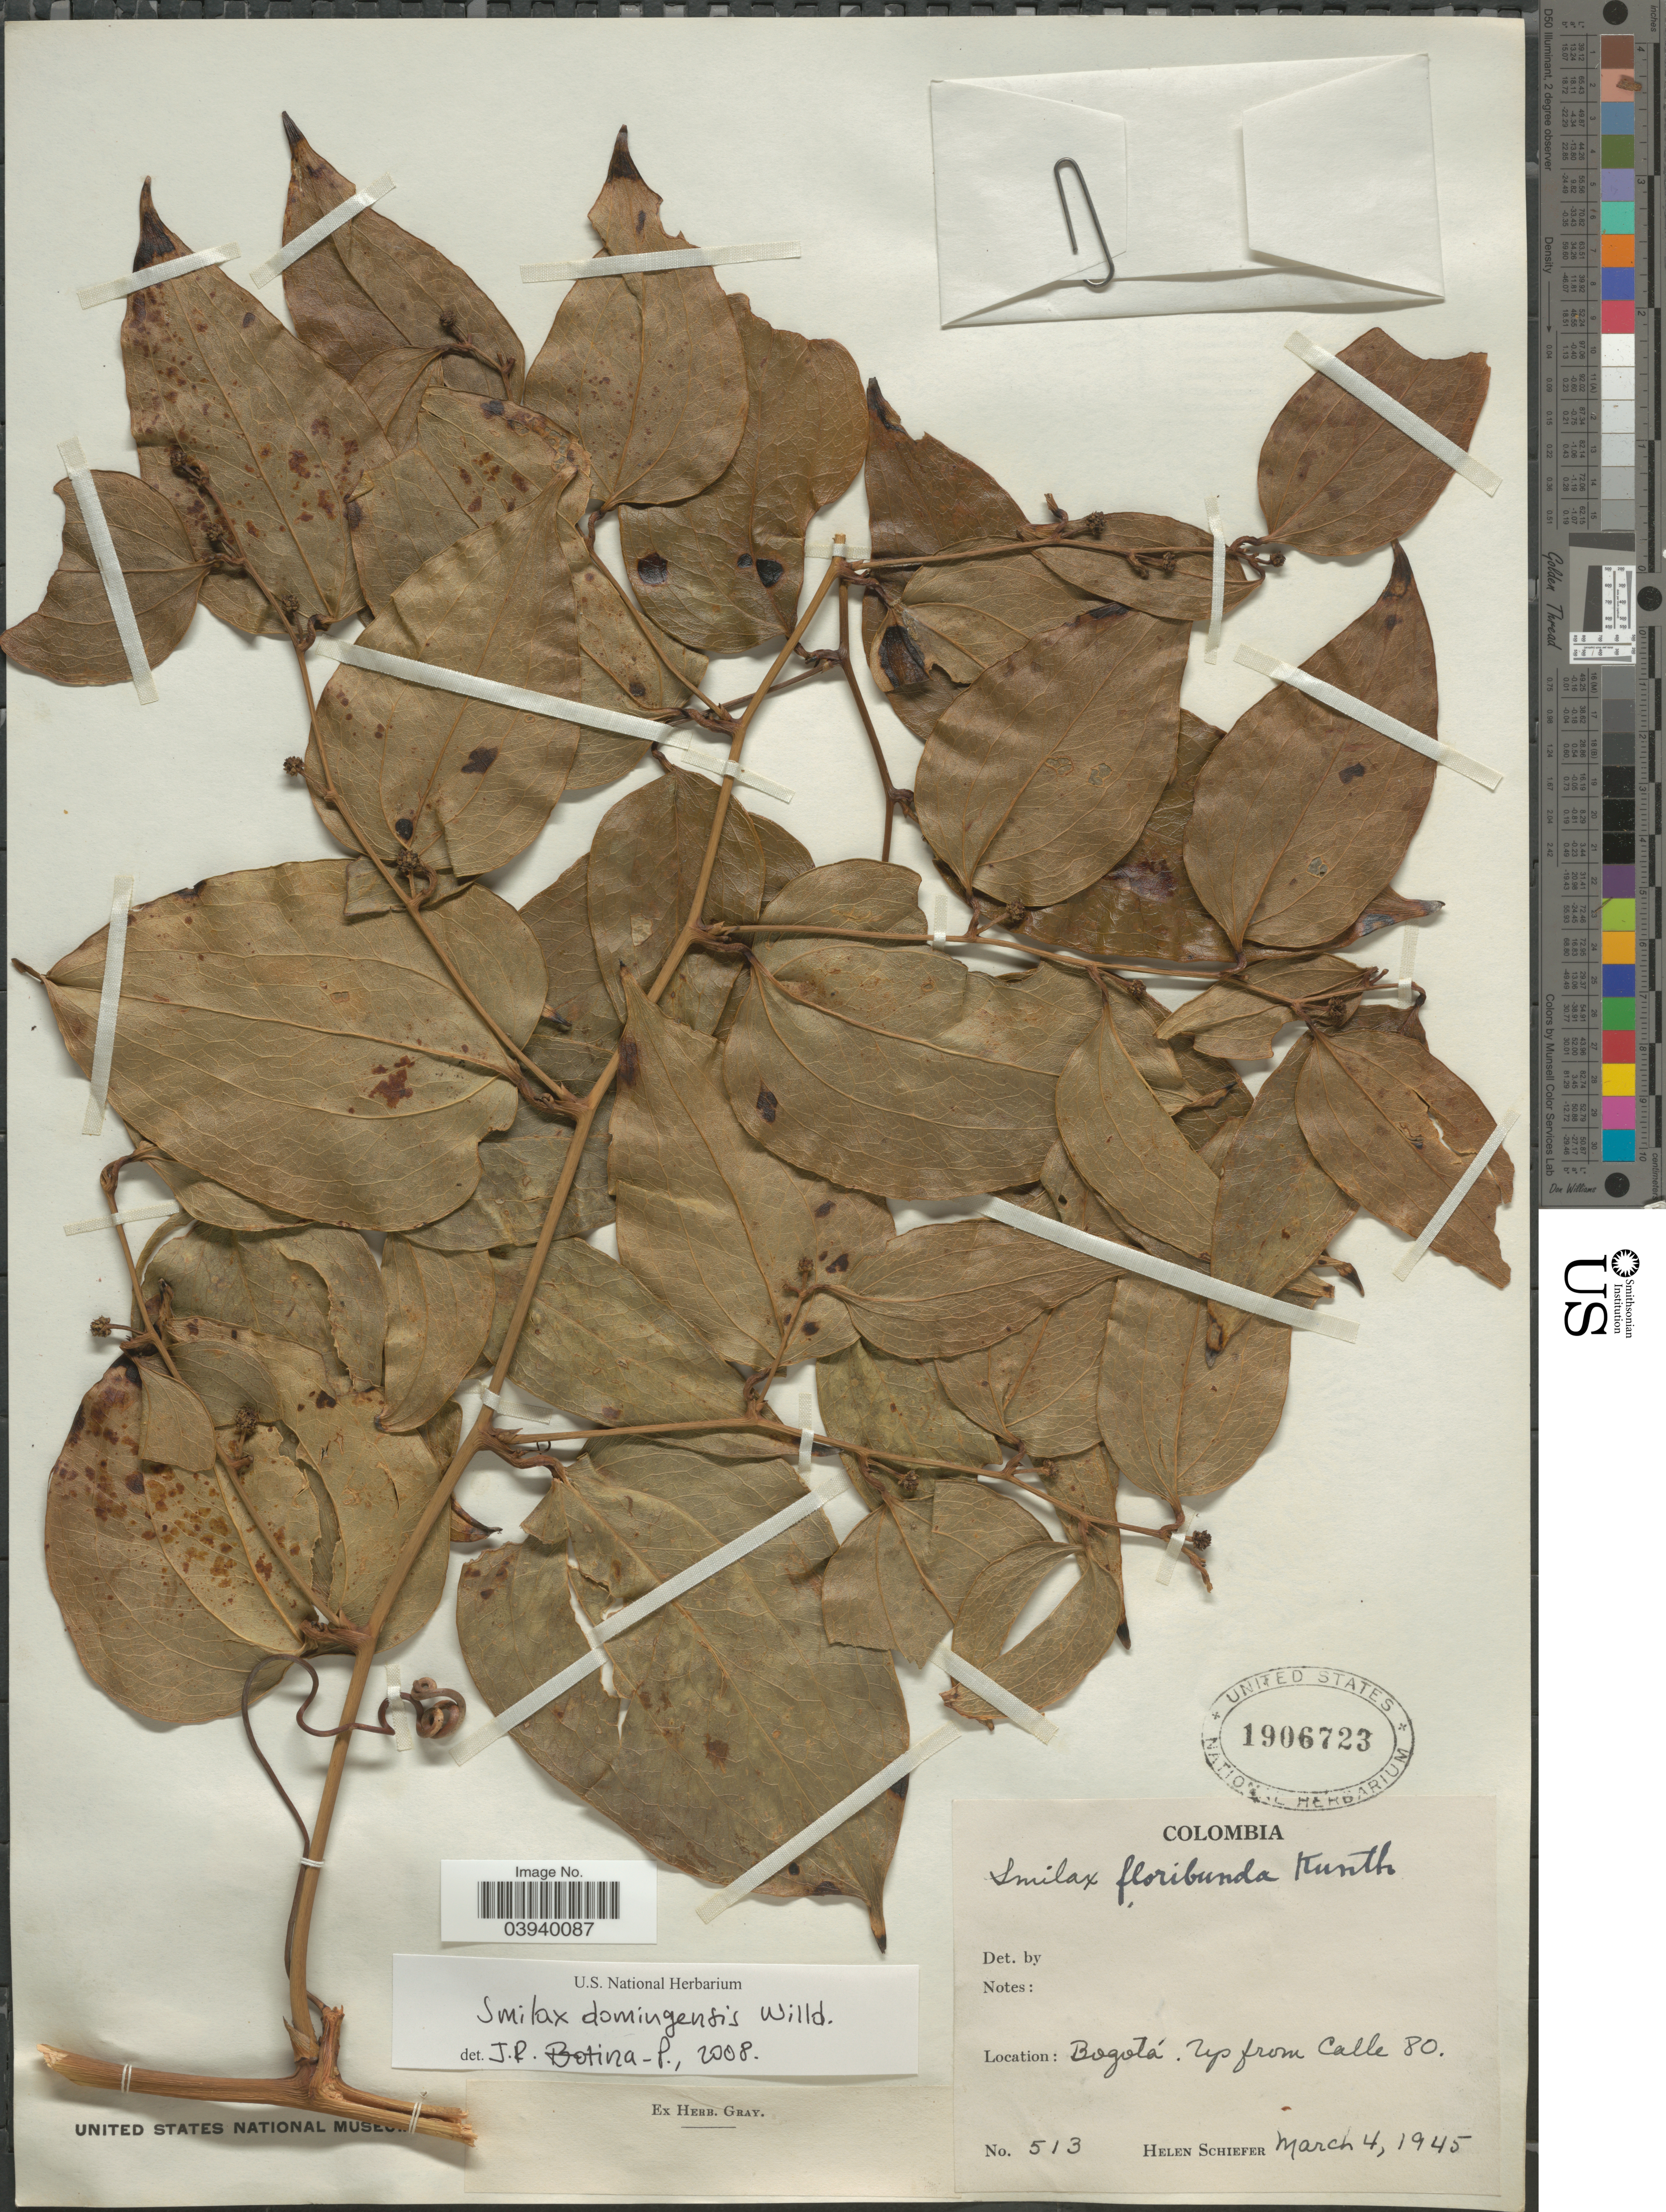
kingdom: Plantae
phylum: Tracheophyta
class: Liliopsida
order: Liliales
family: Smilacaceae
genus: Smilax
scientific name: Smilax domingensis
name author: Willd.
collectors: H. Schiefer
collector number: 513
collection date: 1945-03-04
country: Colombia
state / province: Bogota D.C.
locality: Bogotá. Mts back of Calle 80.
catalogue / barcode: US 1906723